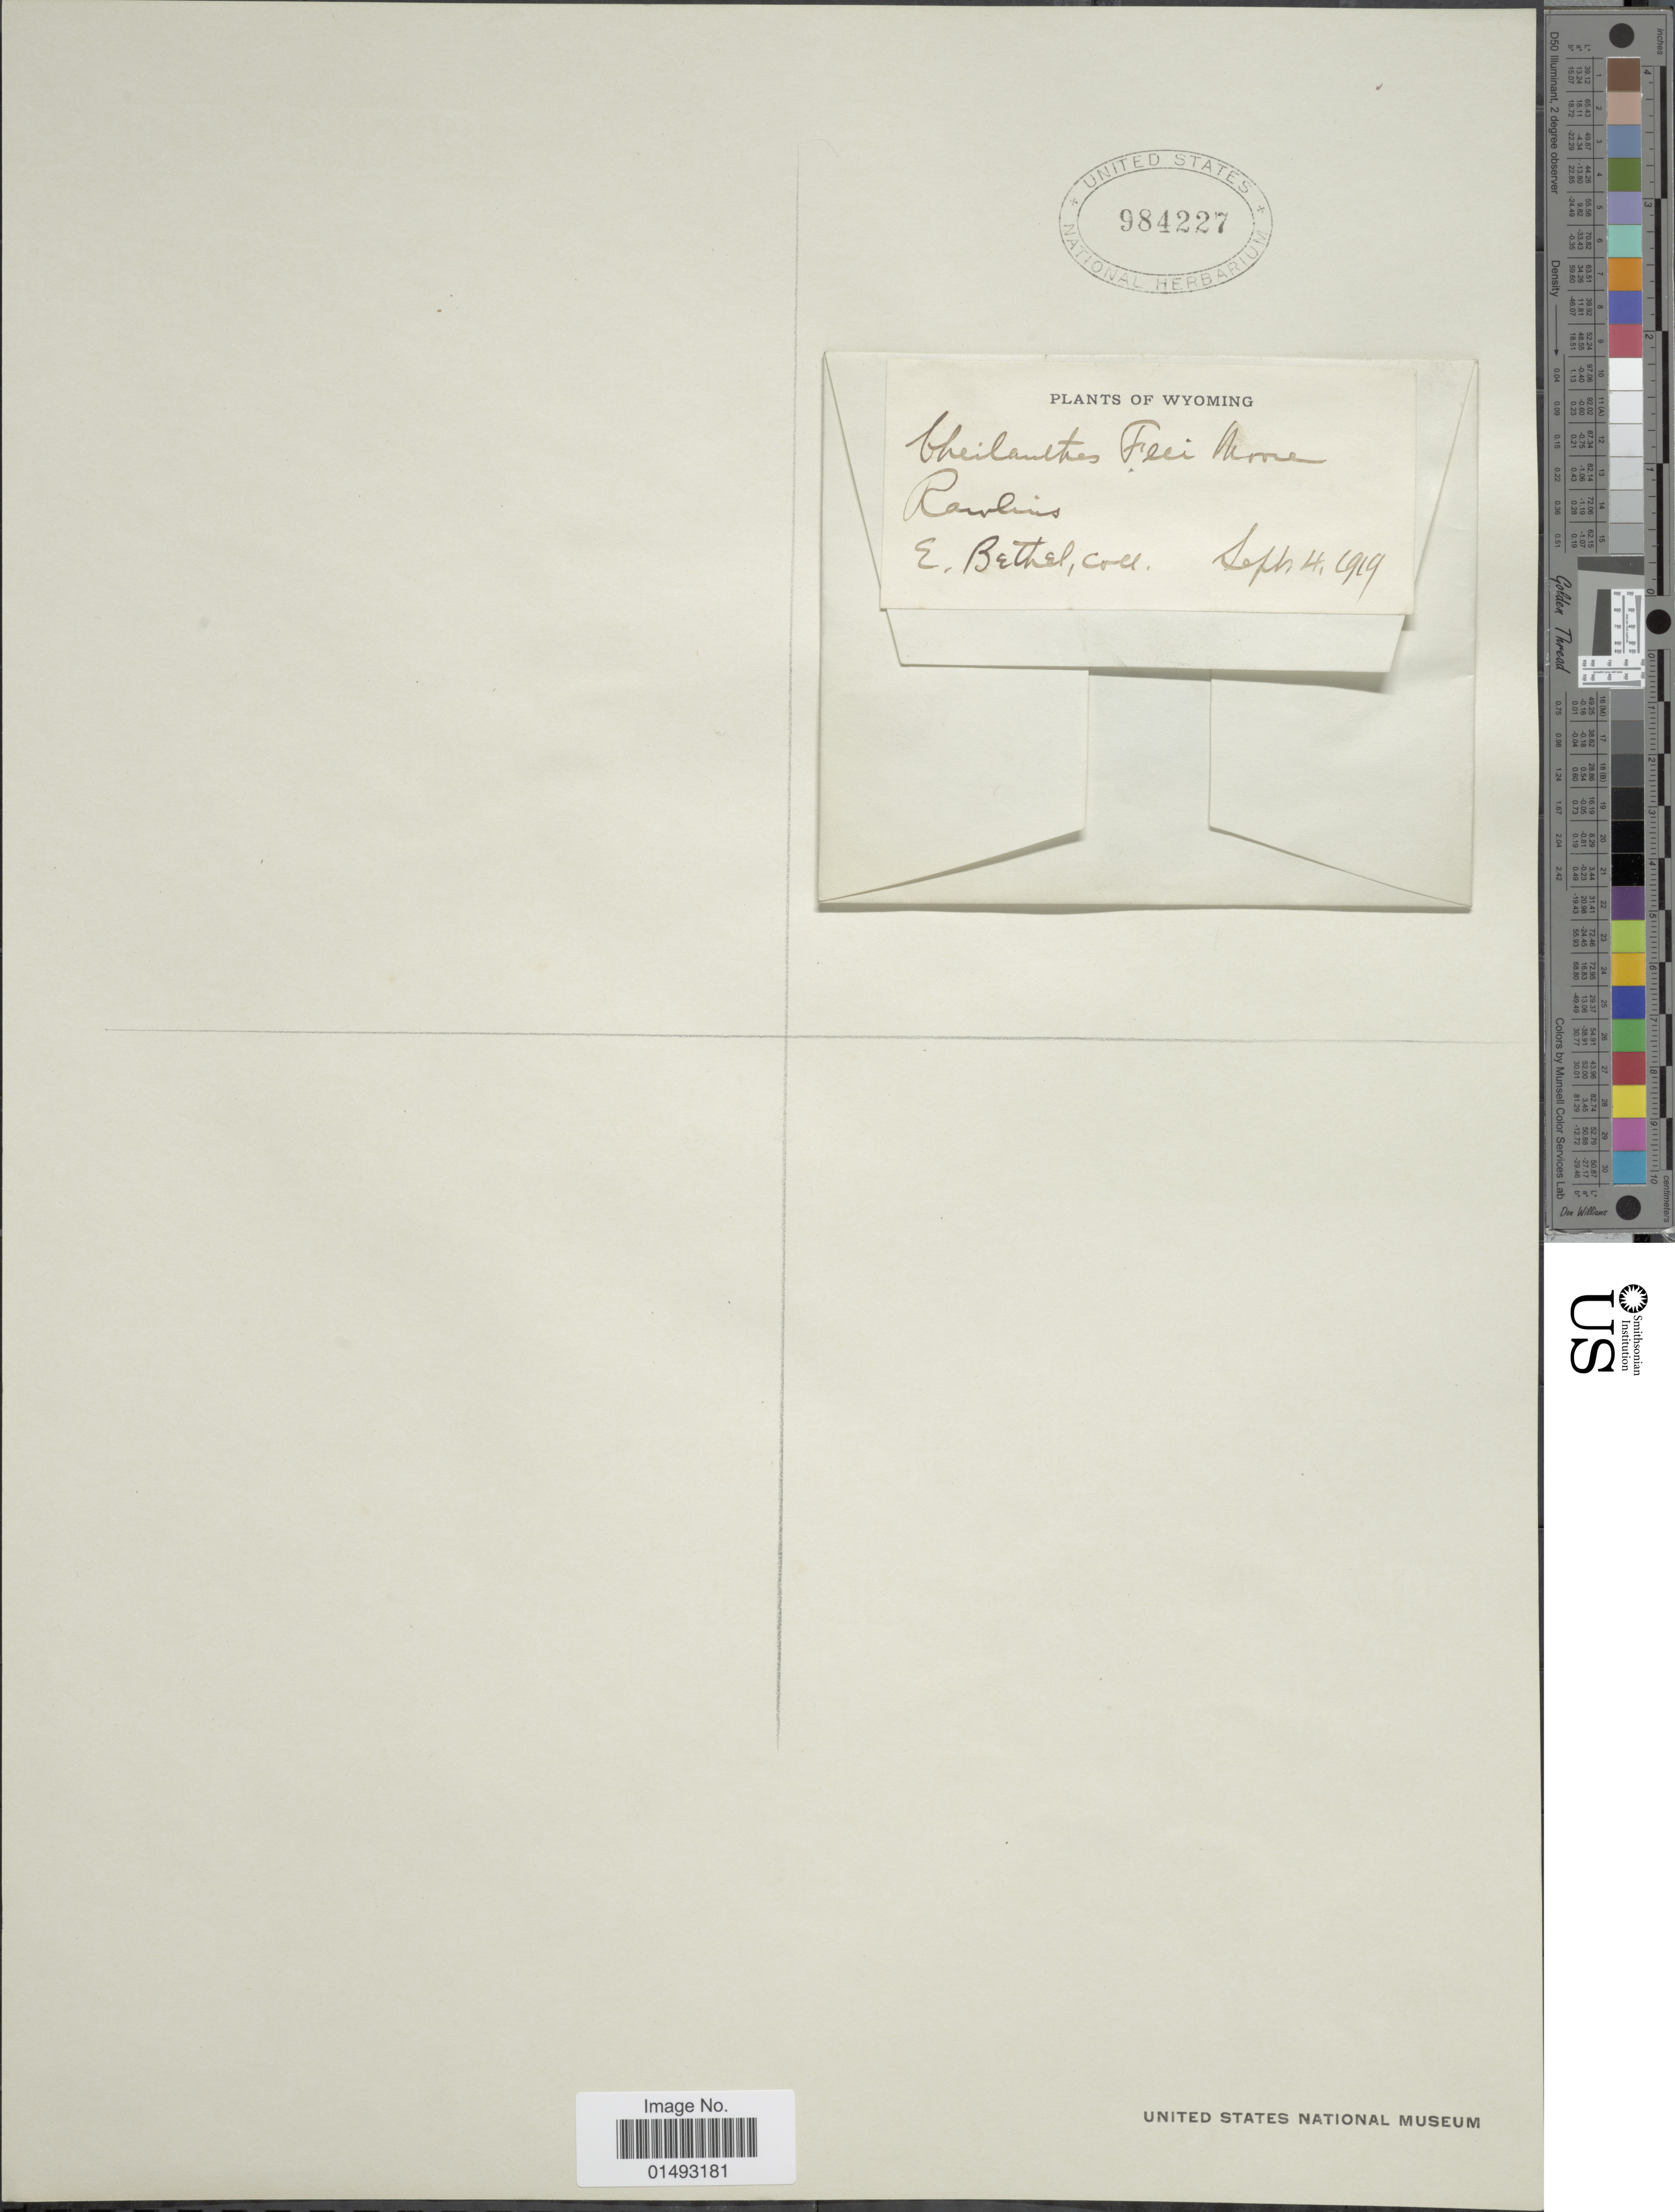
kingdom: Plantae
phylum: Tracheophyta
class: Polypodiopsida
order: Polypodiales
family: Pteridaceae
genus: Myriopteris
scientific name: Myriopteris gracilis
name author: Fée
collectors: E. Bethel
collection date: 1919-09-04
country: United States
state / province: Wyoming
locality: Rawlins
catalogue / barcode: US 984227